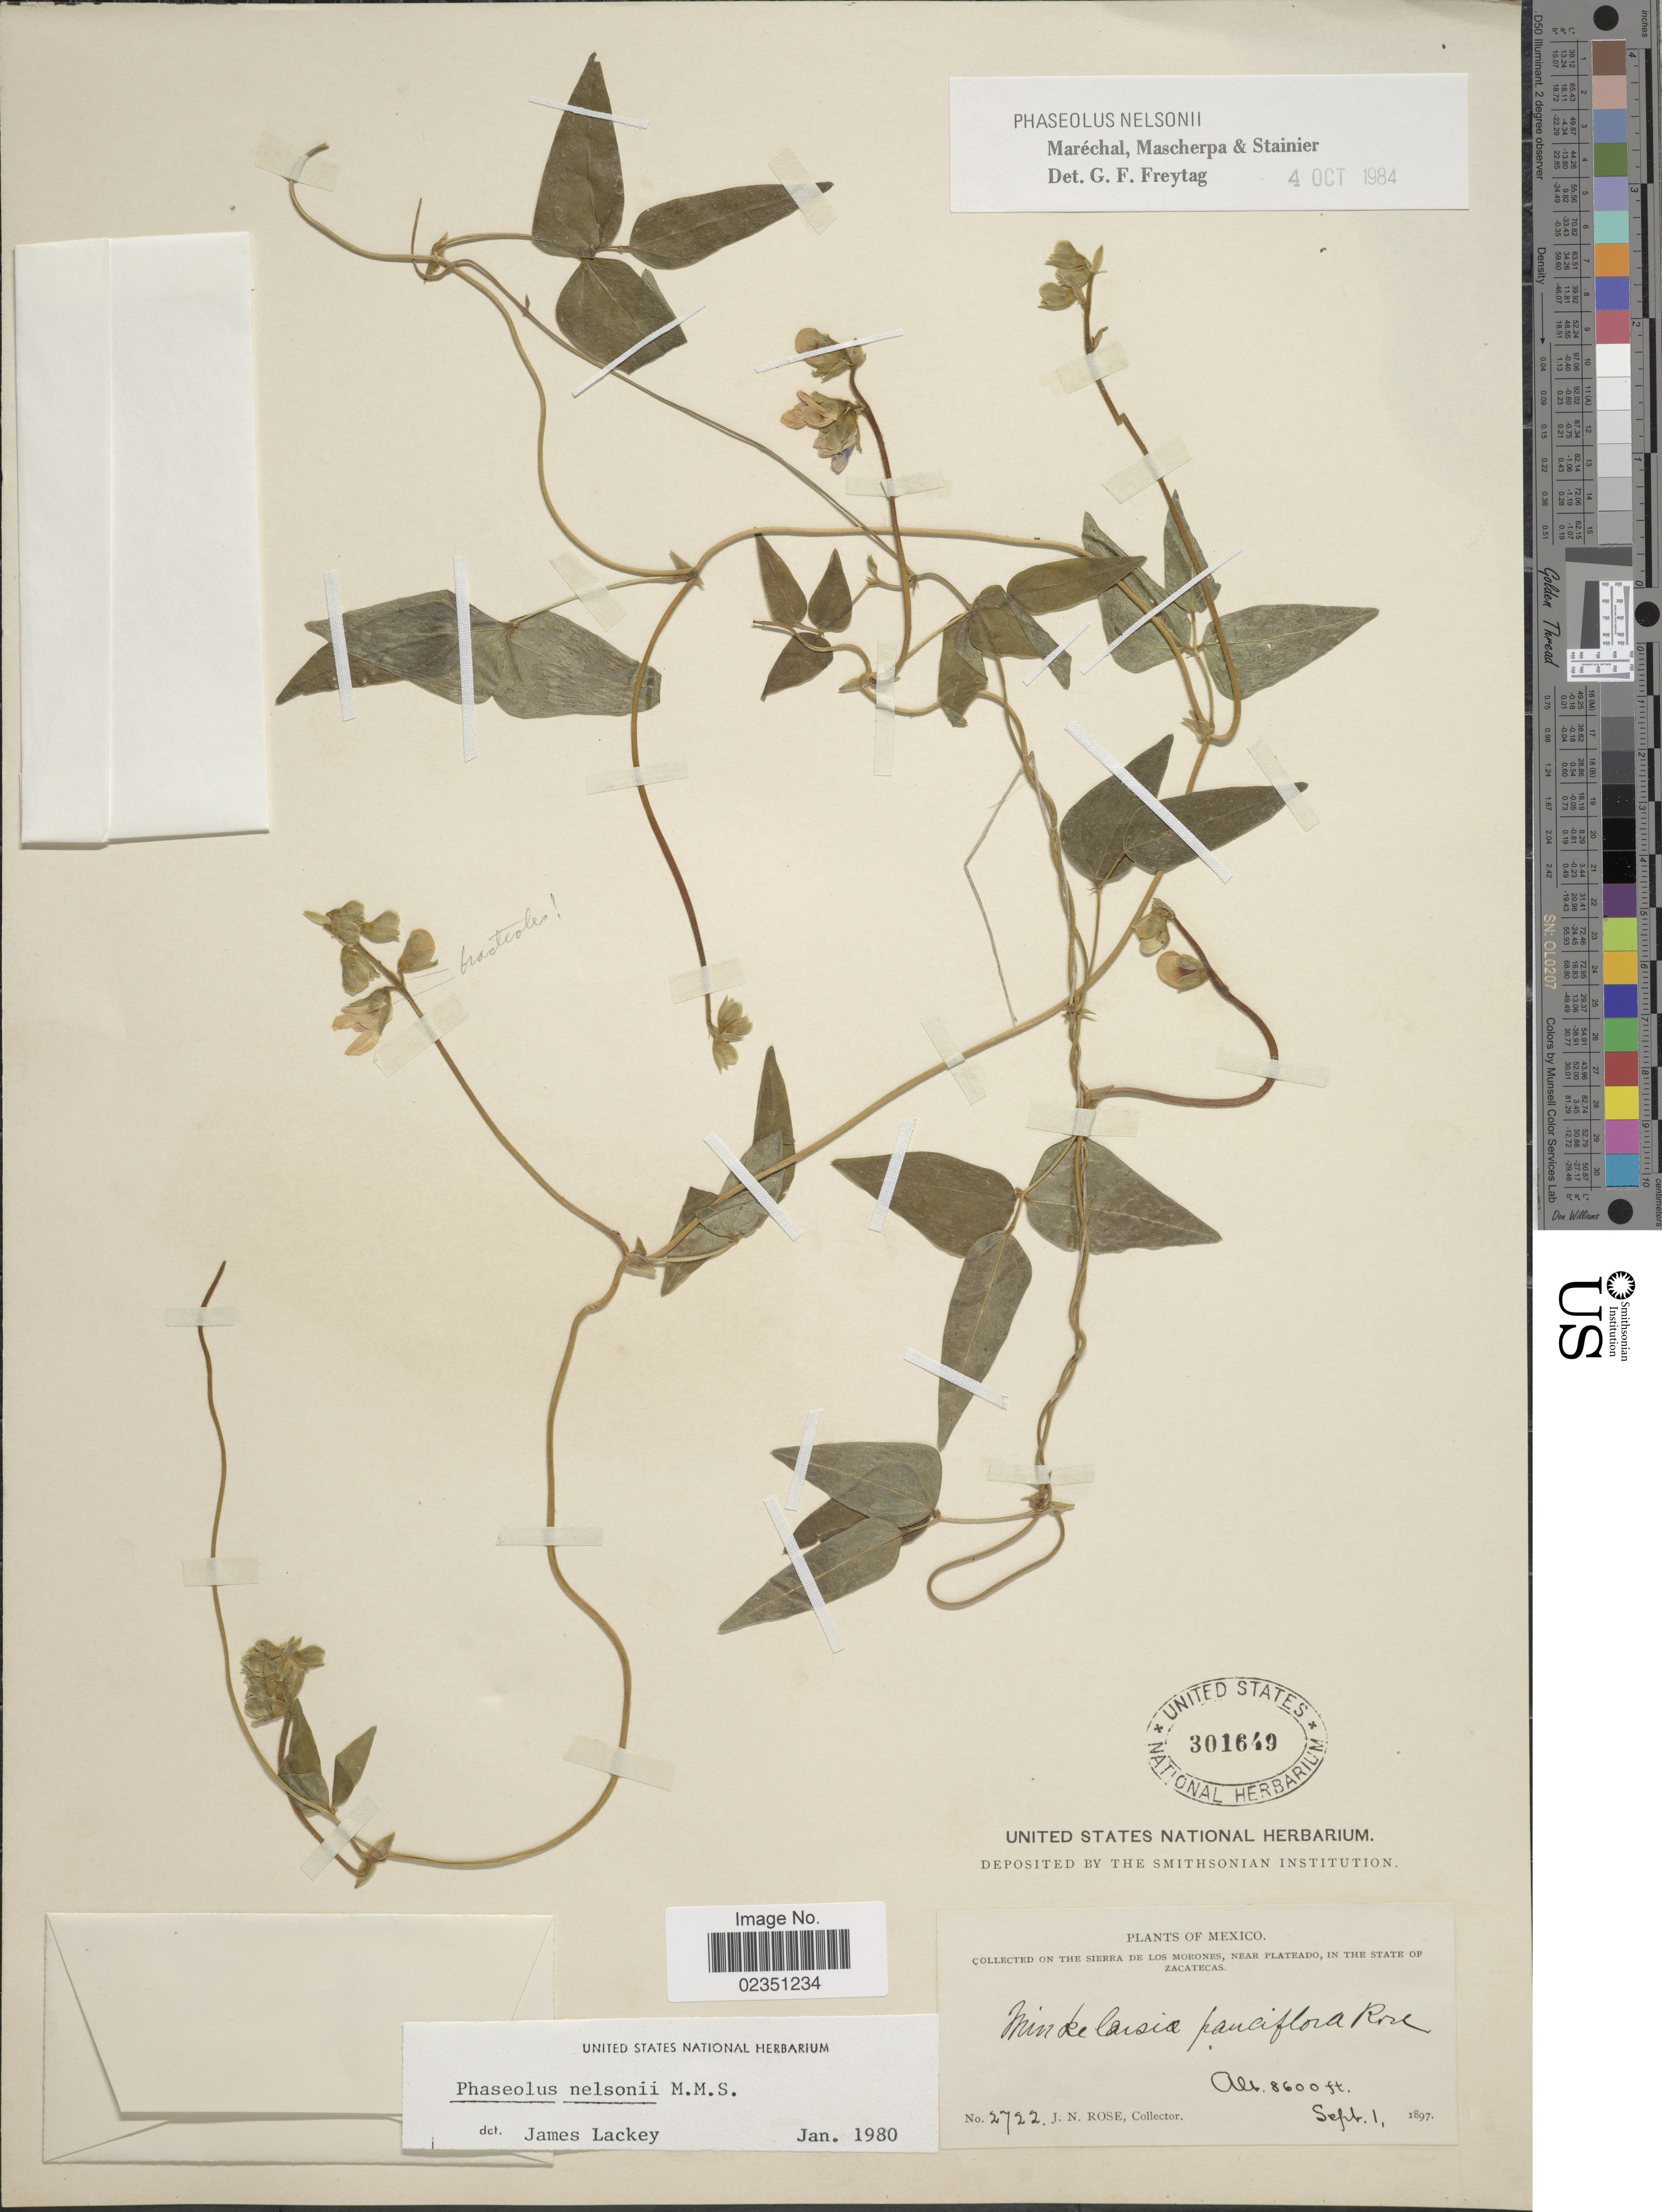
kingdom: Plantae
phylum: Tracheophyta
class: Magnoliopsida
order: Fabales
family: Fabaceae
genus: Phaseolus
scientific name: Phaseolus nelsonii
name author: Maréchal & et al.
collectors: J. N. Rose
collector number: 2722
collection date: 1897-09-01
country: Mexico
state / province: Zacatecas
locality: Sierra de Los Morones, near Plateado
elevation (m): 2621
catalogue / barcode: US 301649